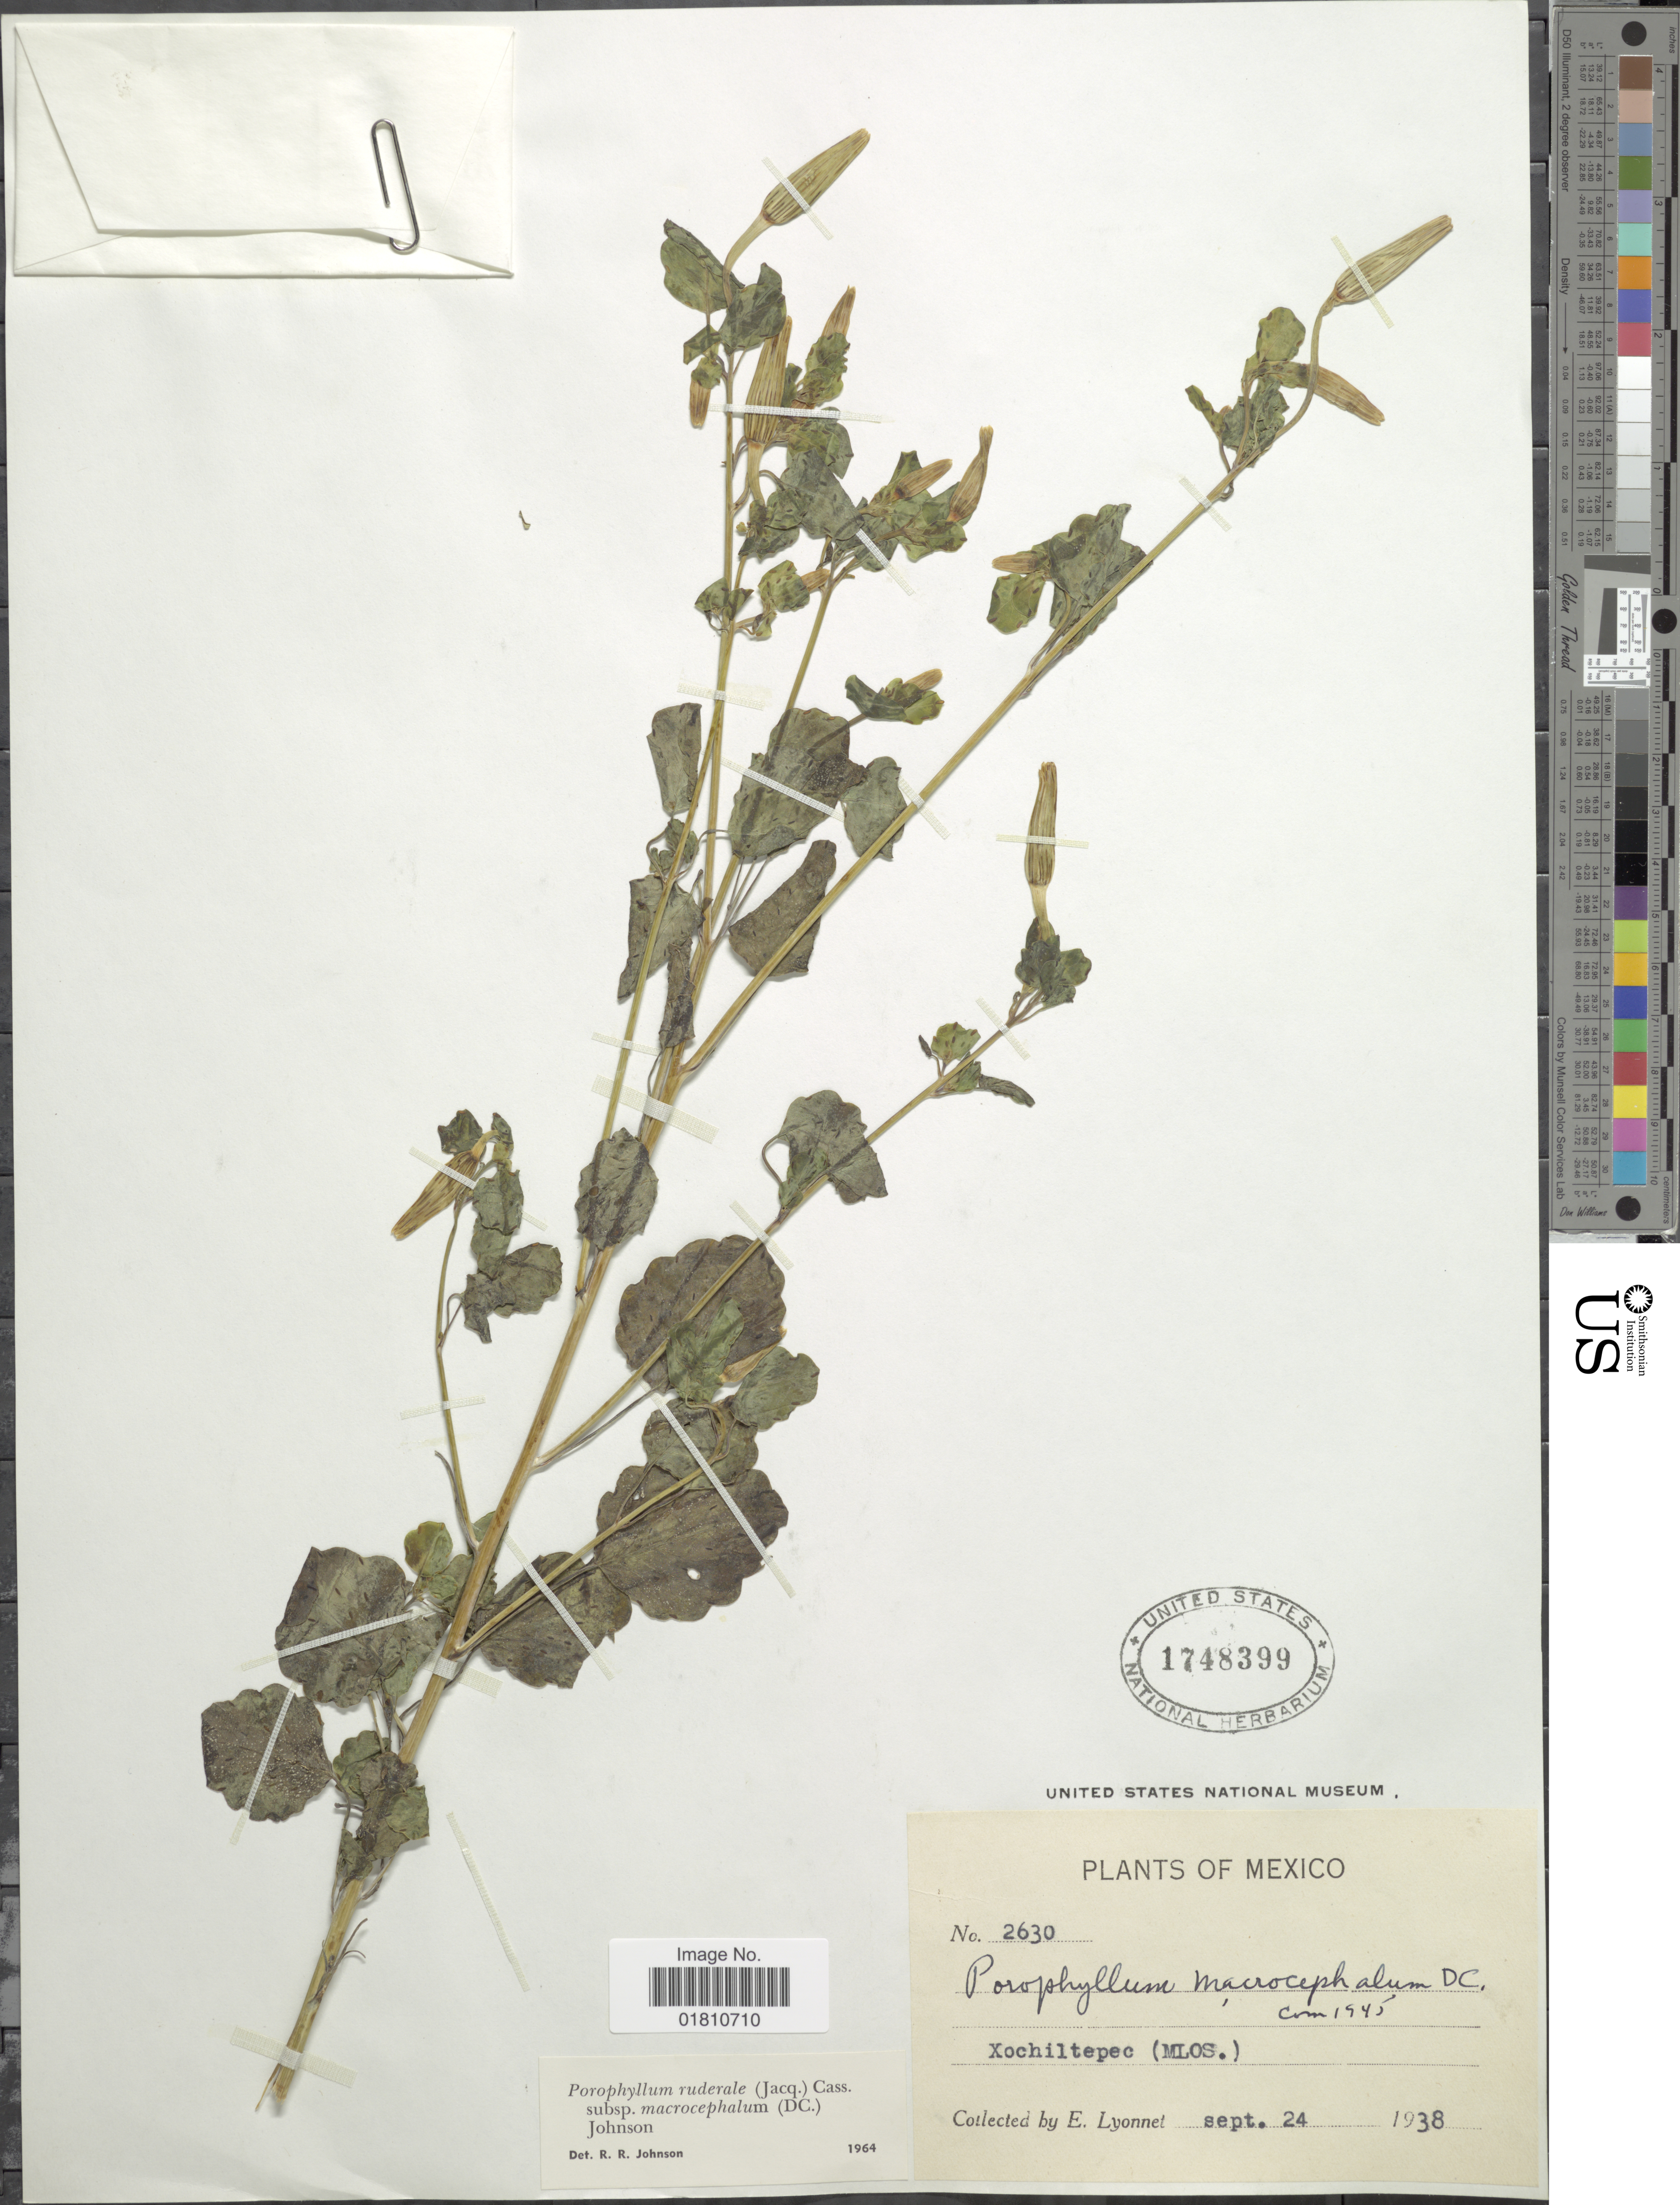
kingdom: Plantae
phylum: Tracheophyta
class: Magnoliopsida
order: Asterales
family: Asteraceae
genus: Porophyllum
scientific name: Porophyllum ruderale subsp. macrocephalum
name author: (DC.) R.R. Johnson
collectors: E. Lyonnet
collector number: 2630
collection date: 1938-09-24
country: Mexico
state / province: Morelos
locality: Xochiltepec.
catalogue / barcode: US 1748399